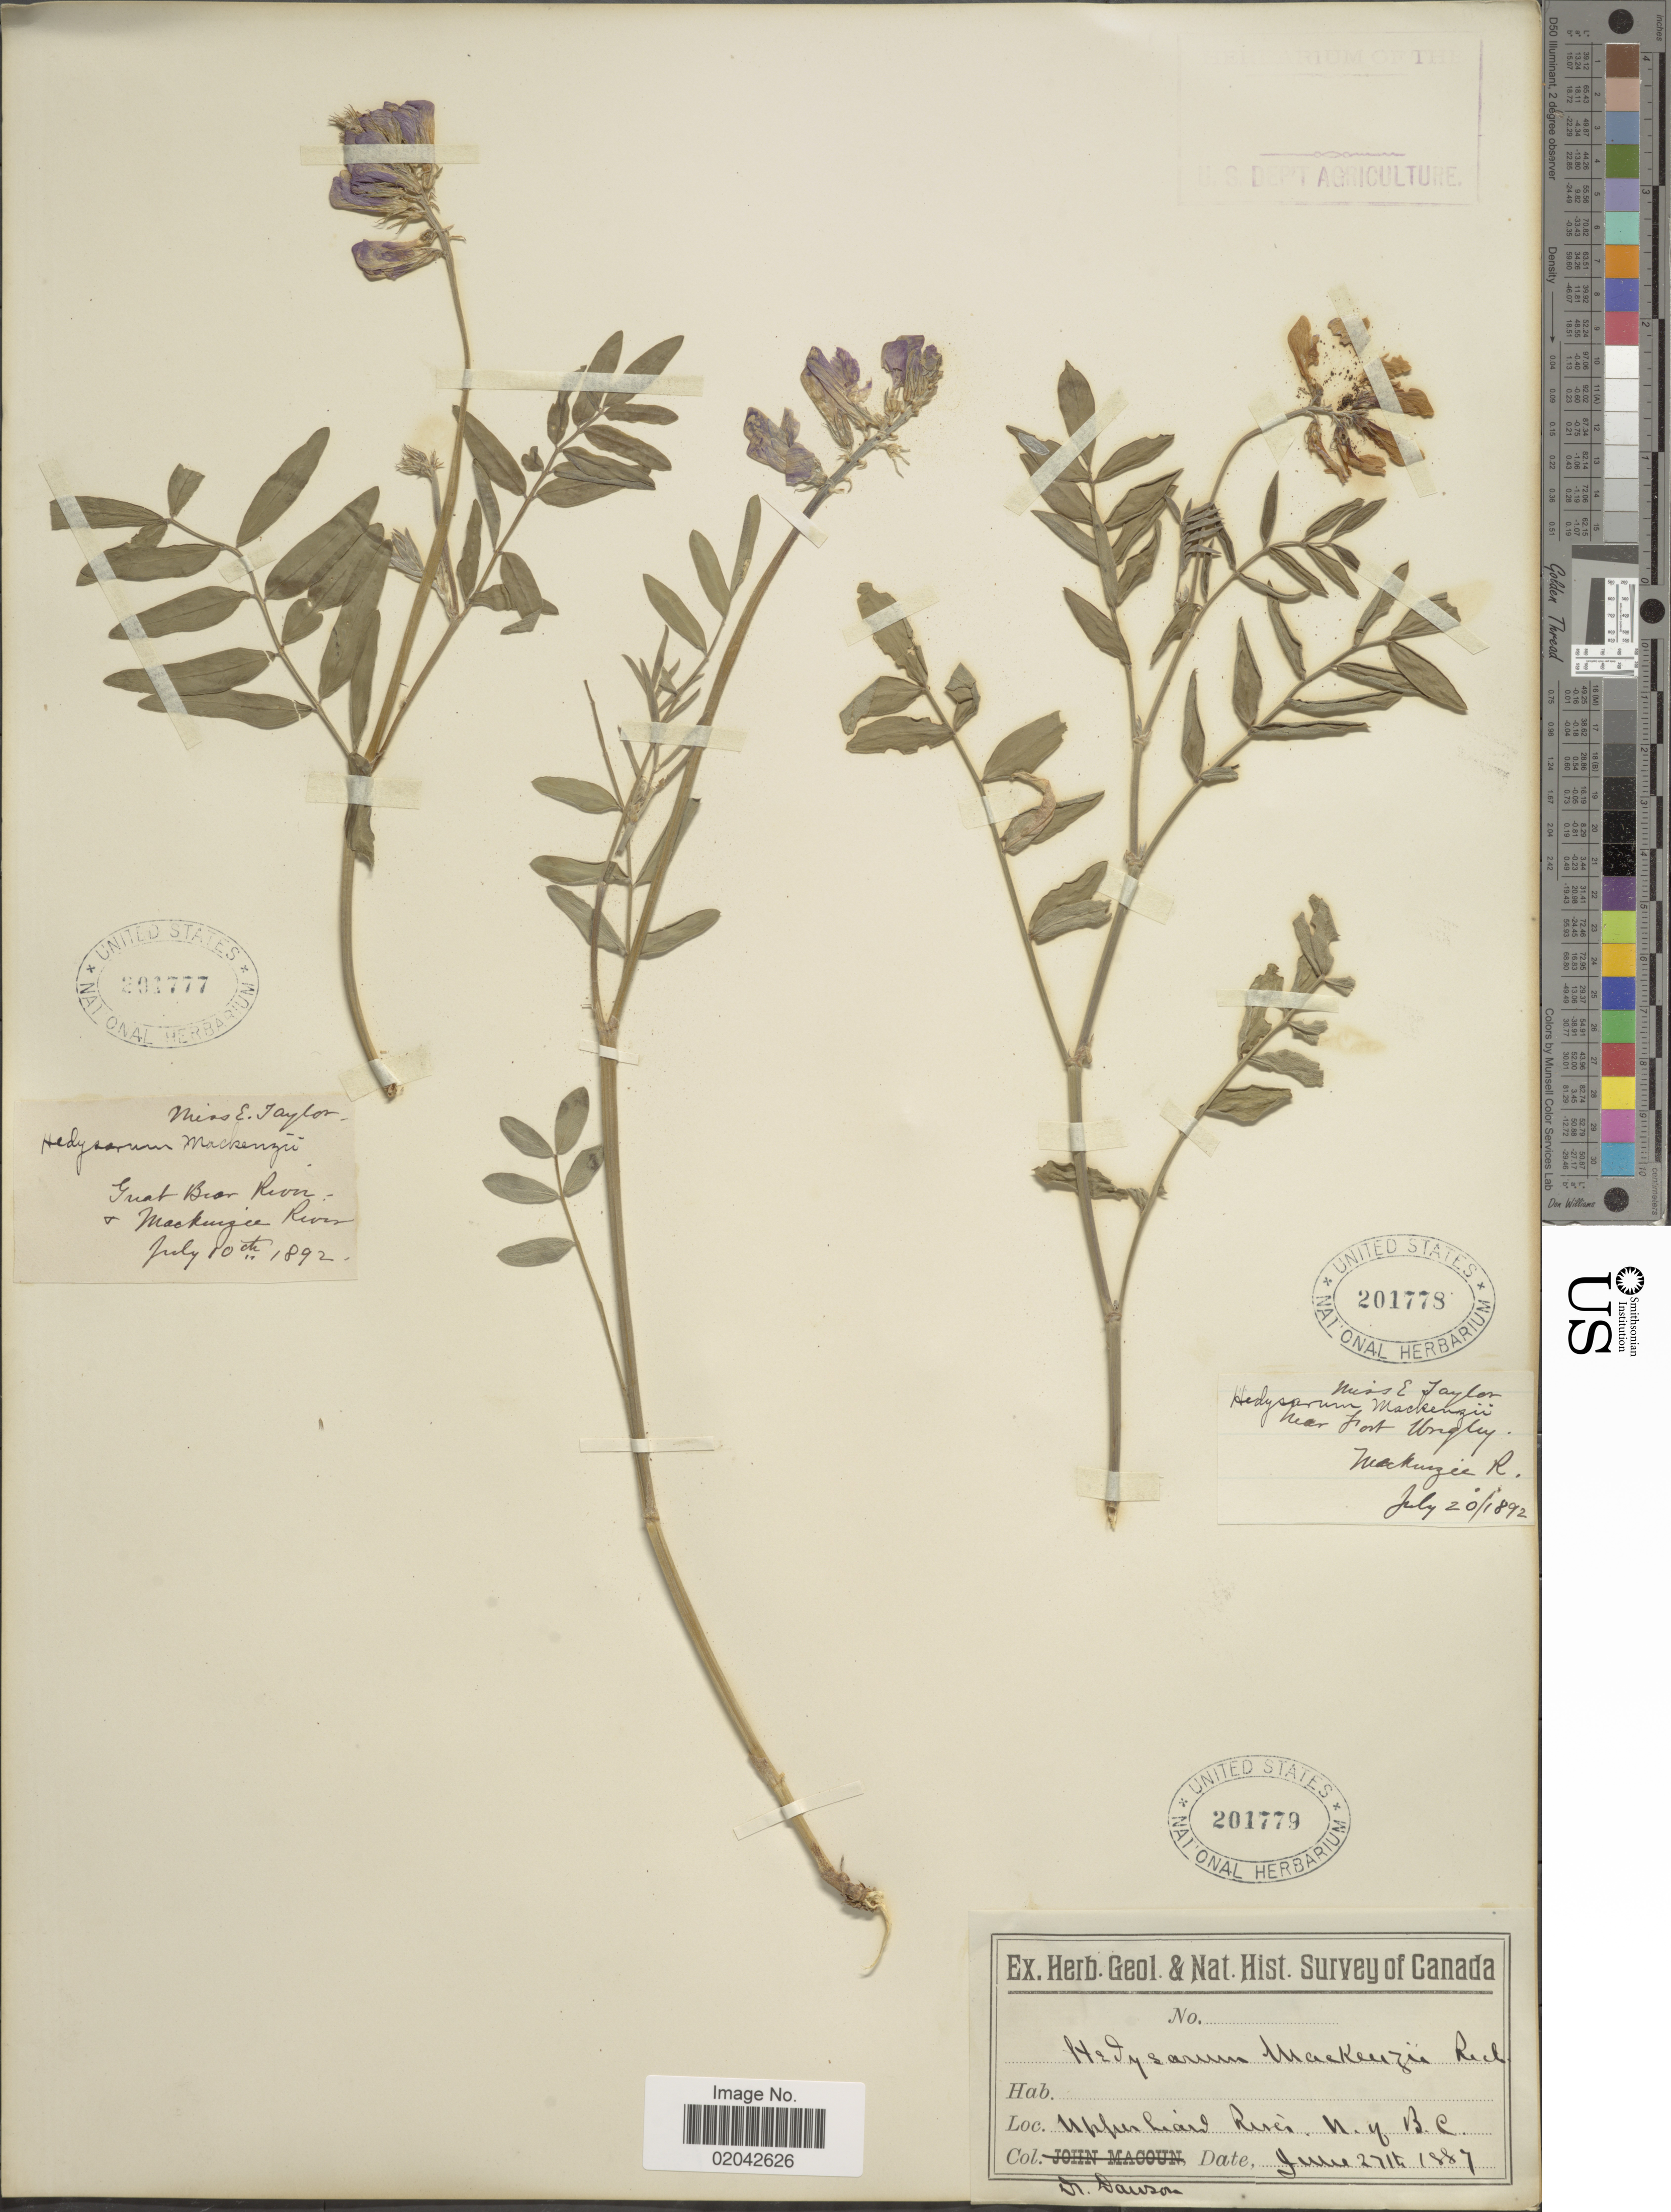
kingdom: Plantae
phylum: Tracheophyta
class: Magnoliopsida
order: Fabales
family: Fabaceae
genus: Hedysarum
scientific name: Hedysarum mackenziei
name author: Richardson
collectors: E. Taylor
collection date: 1892-07-10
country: Canada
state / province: Northwest Territories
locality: Great Bear River + Mackenzie River.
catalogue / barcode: US 201777-3